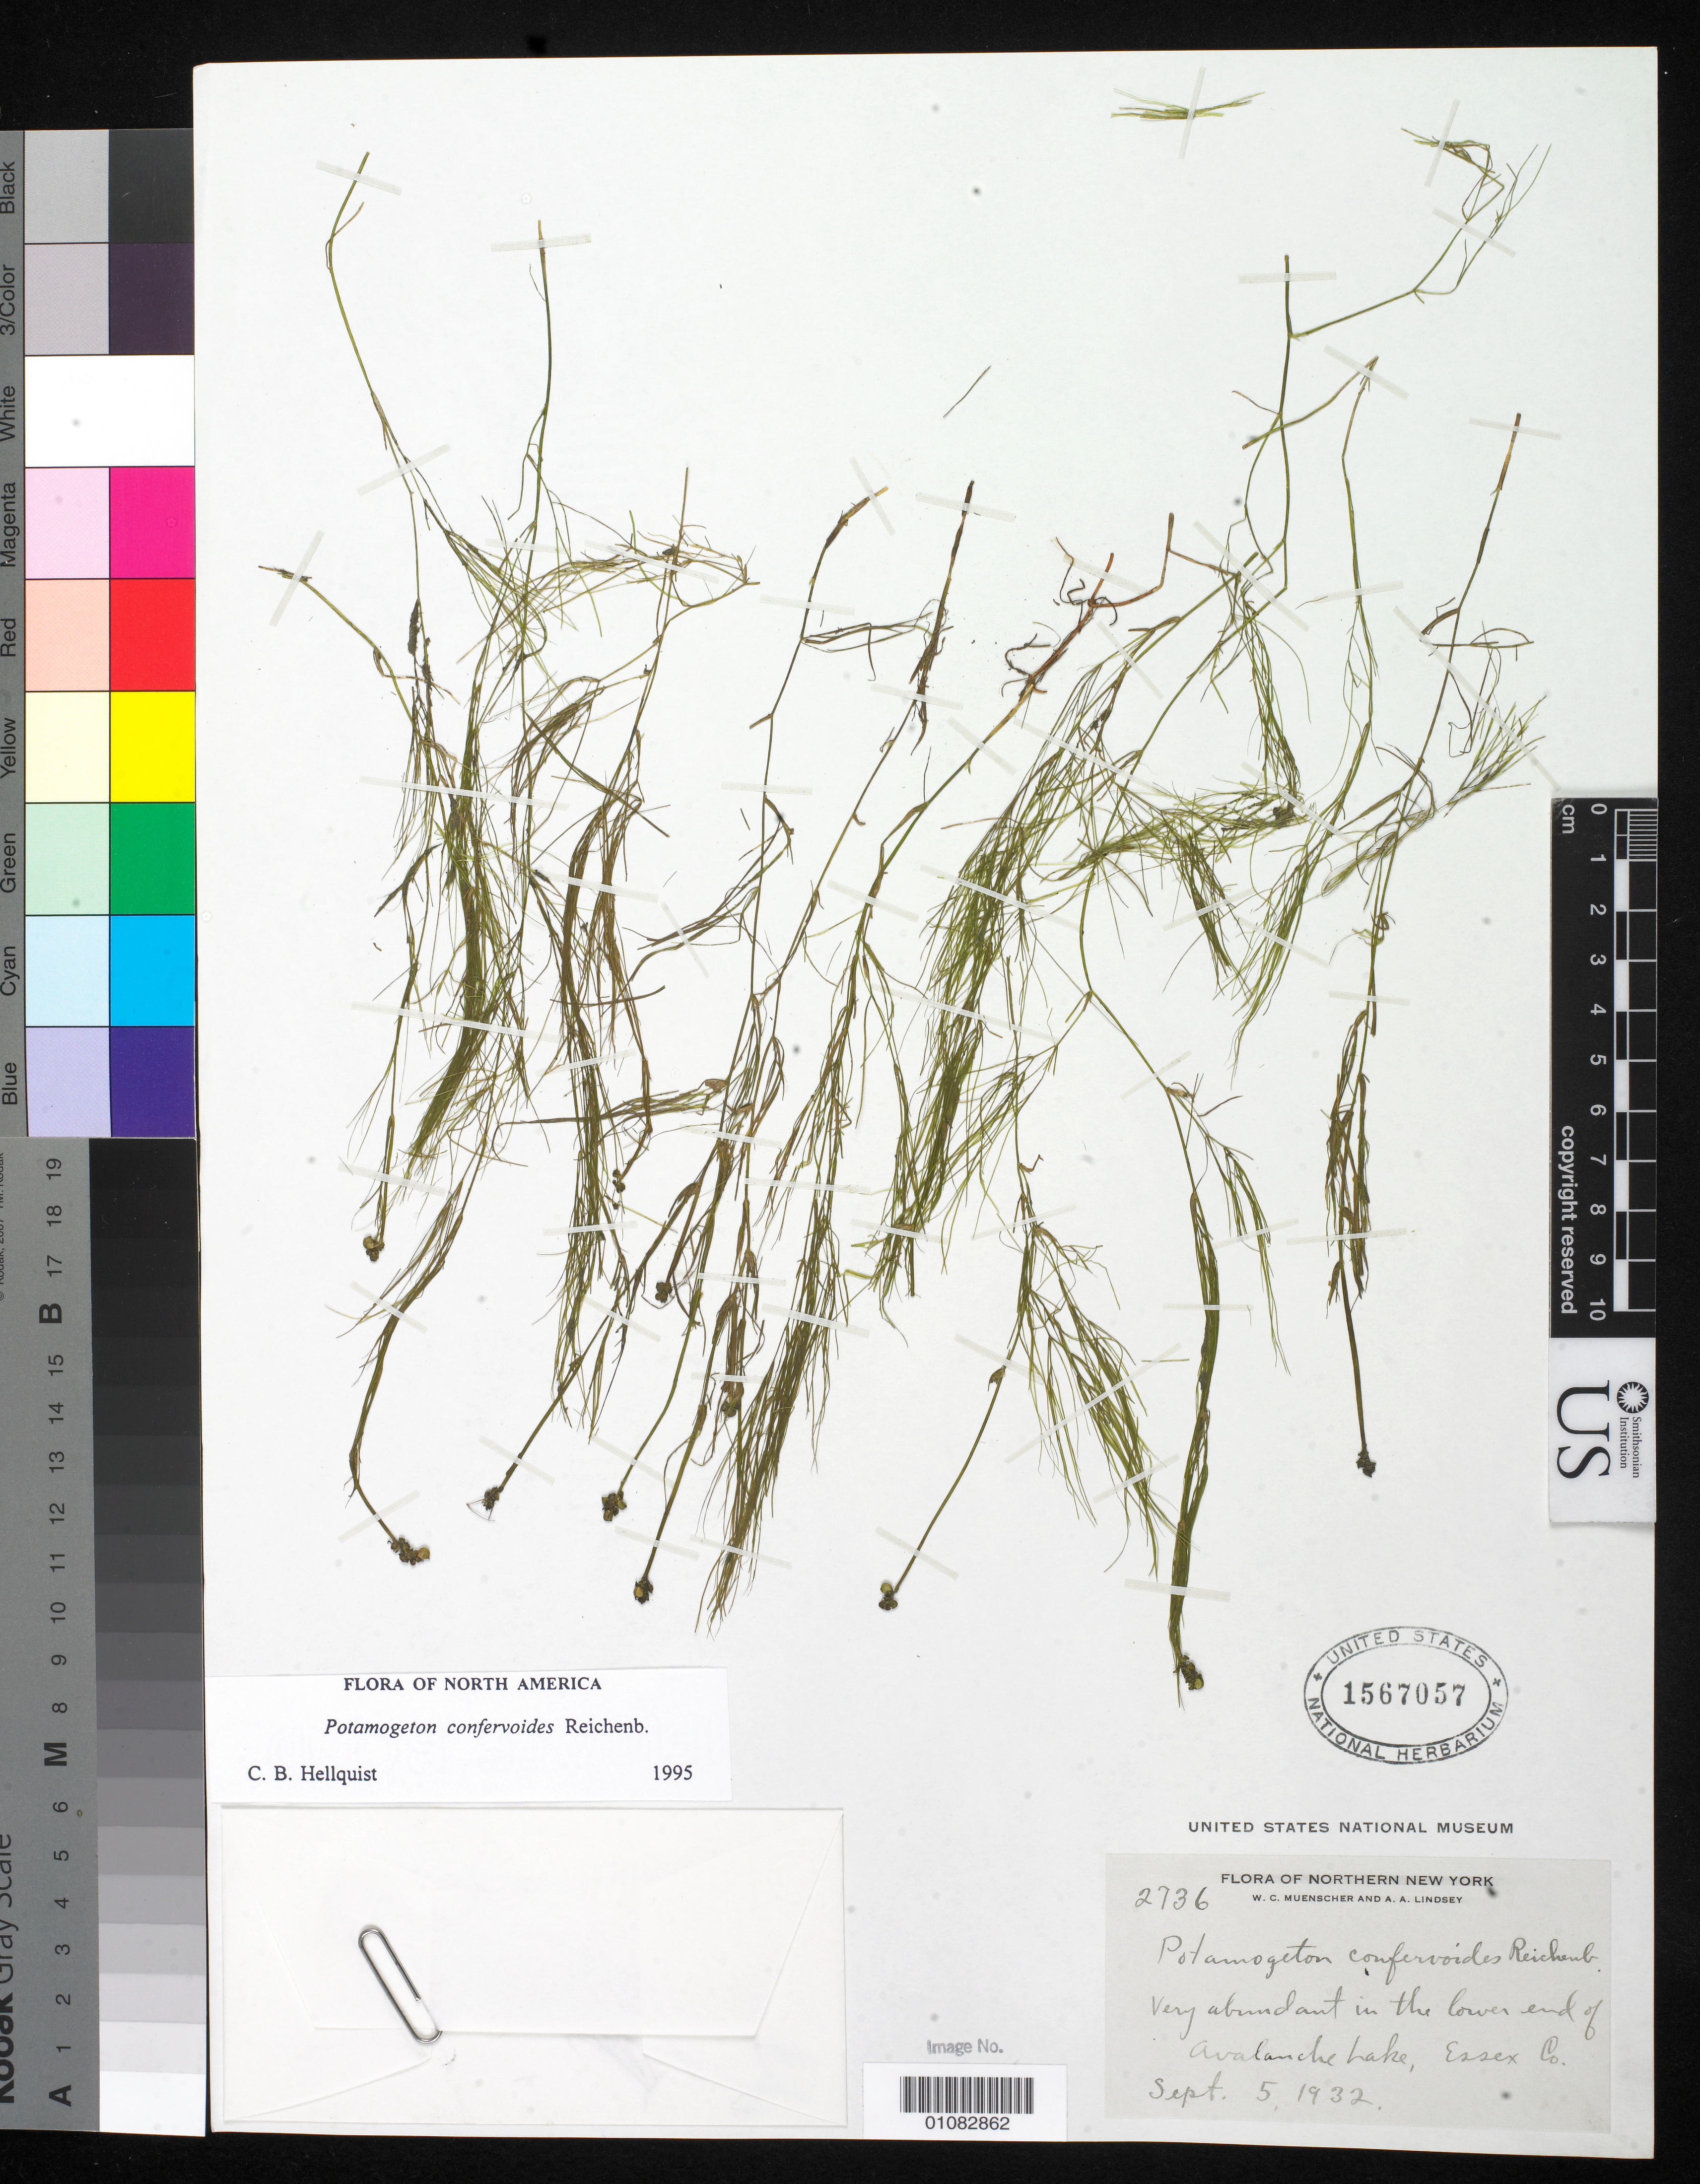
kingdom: Plantae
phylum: Tracheophyta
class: Liliopsida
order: Alismatales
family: Potamogetonaceae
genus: Potamogeton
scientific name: Potamogeton confervoides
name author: Rchb.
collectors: W. Muenscher & A. Lindsey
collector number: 2736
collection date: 1932-09-05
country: United States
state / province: New York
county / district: Essex County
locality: lower end of Avalanche Lake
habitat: Very abundant in the lower end of lake.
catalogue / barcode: US 1567057